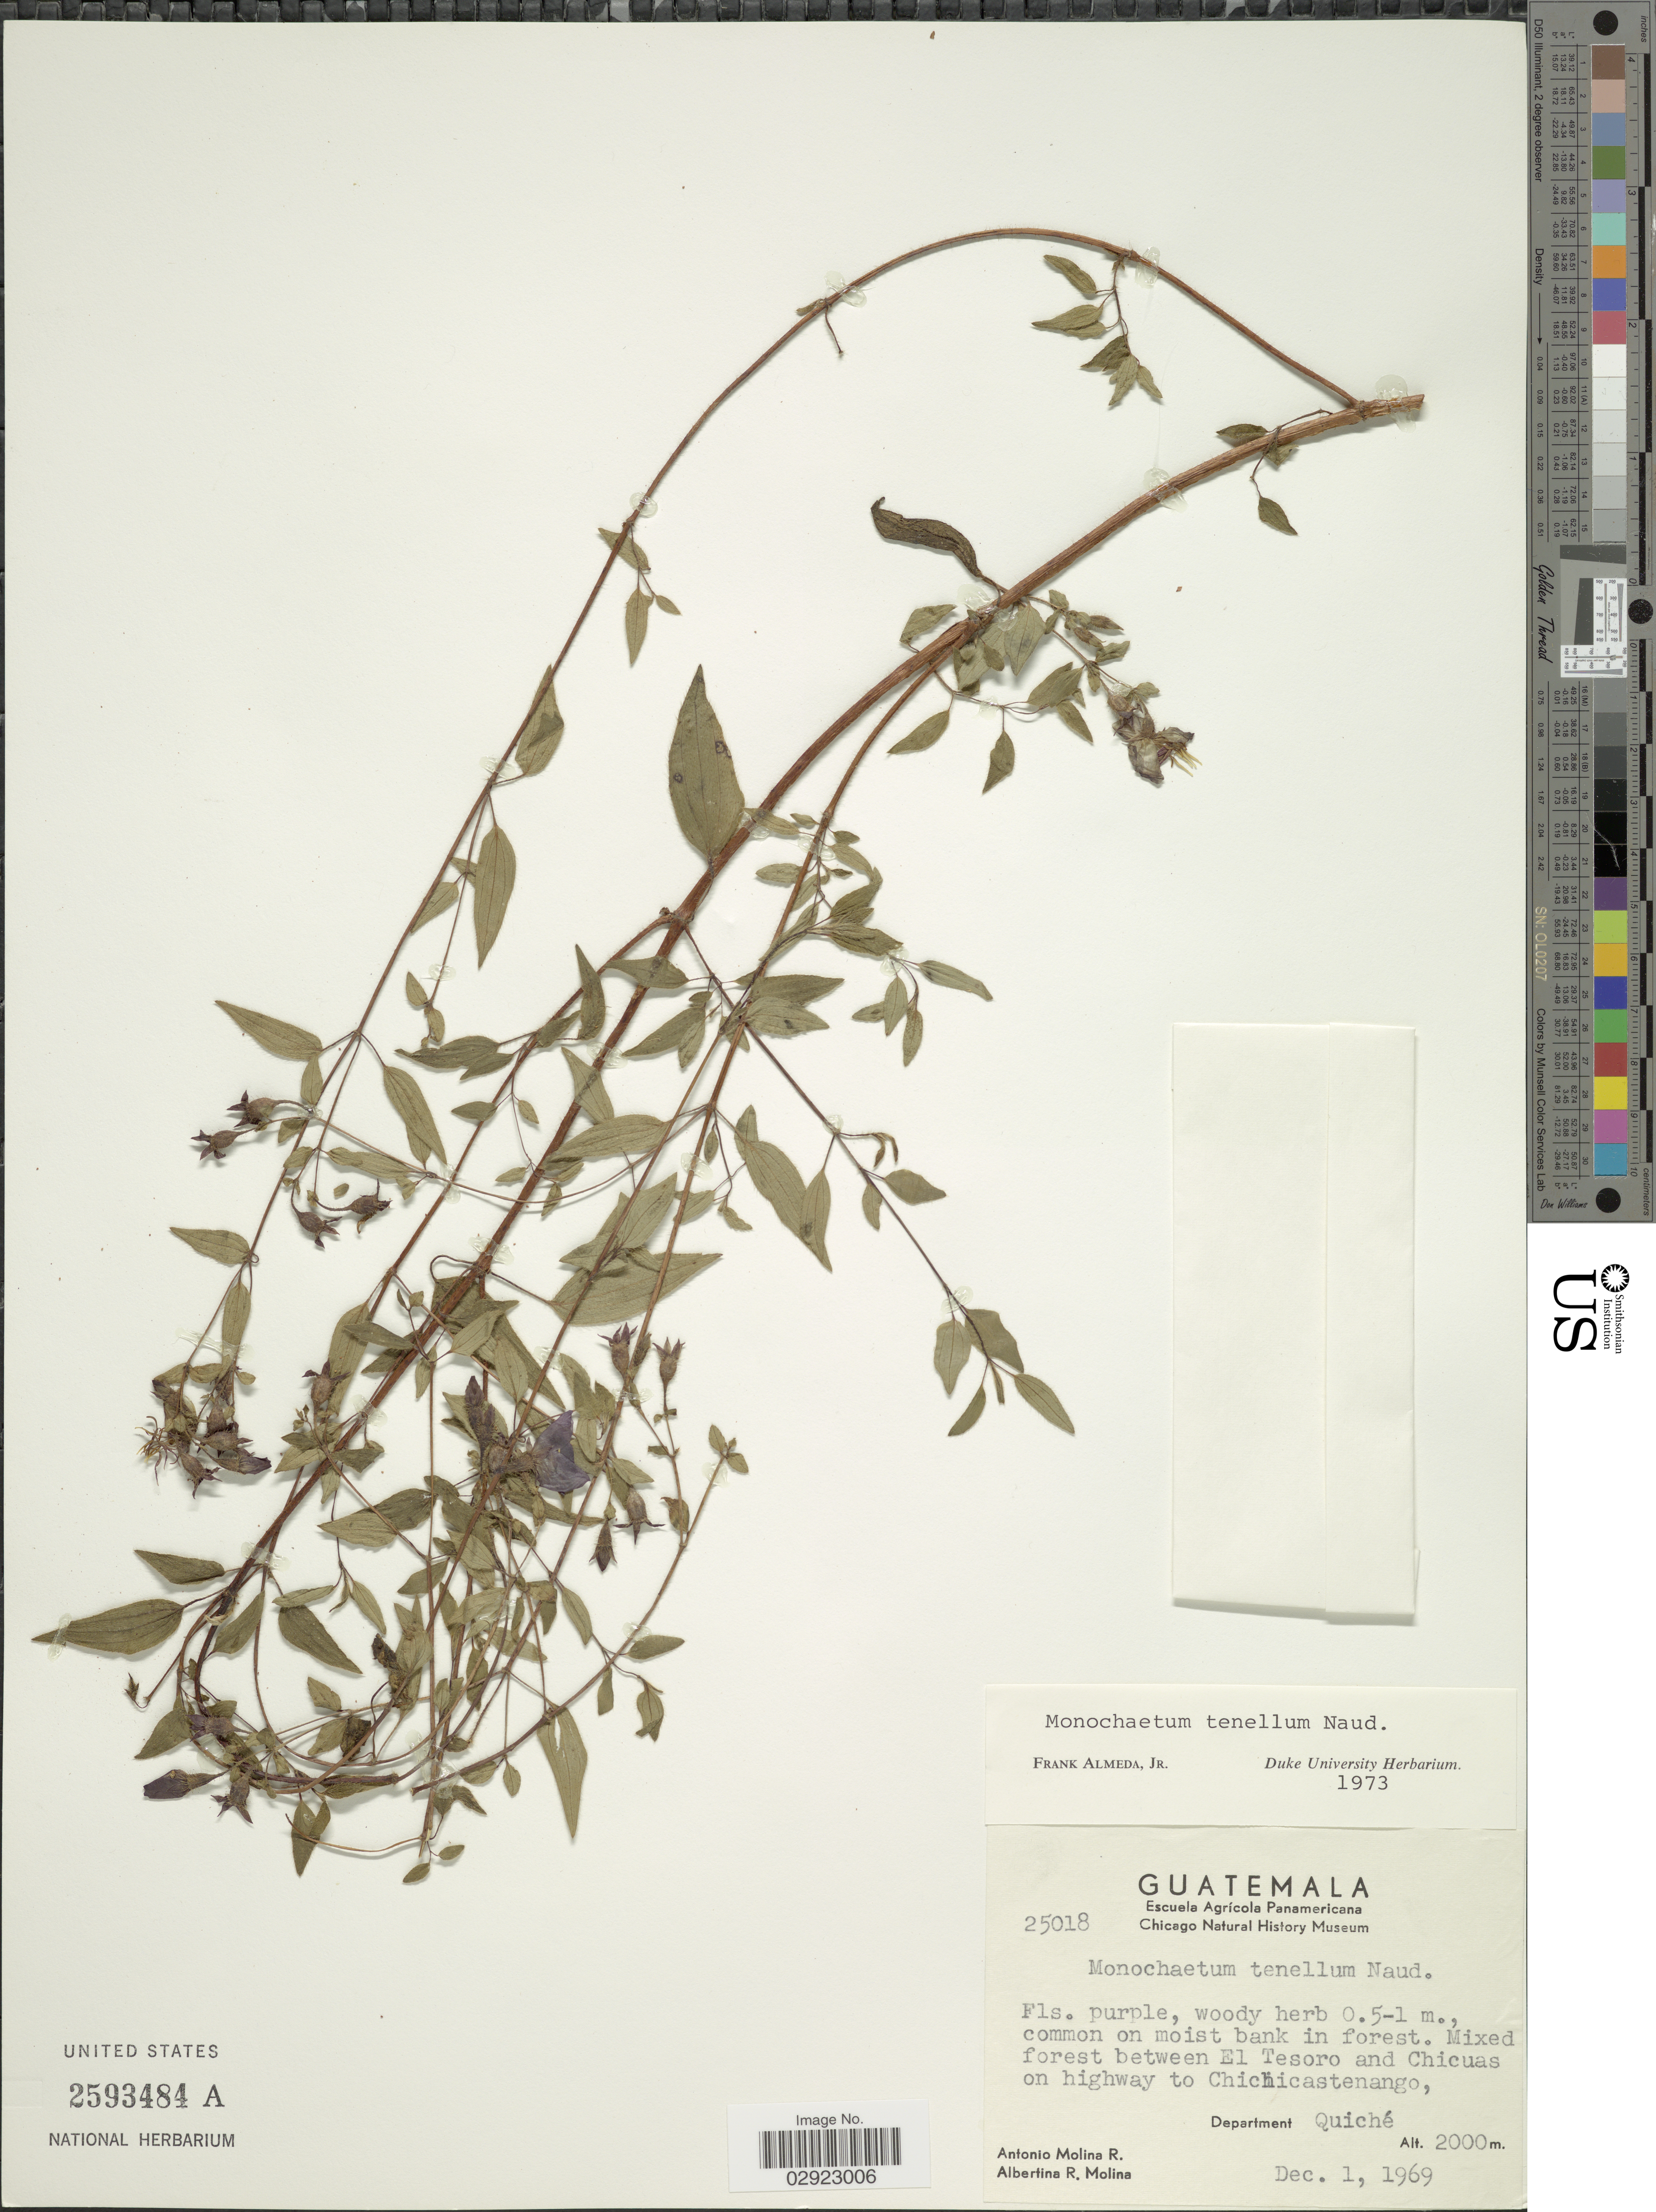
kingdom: Plantae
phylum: Tracheophyta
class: Magnoliopsida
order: Myrtales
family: Melastomataceae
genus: Monochaetum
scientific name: Monochaetum tenellum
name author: Naudin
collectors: A. Molina R. & A. R. Molina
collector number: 25018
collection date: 1969-12-01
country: Guatemala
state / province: El Quiché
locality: Mixed forest between El Tesoro and Chicuas on highway to Chichicastenango, Department Quiché.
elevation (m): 2000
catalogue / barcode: US 2593484A